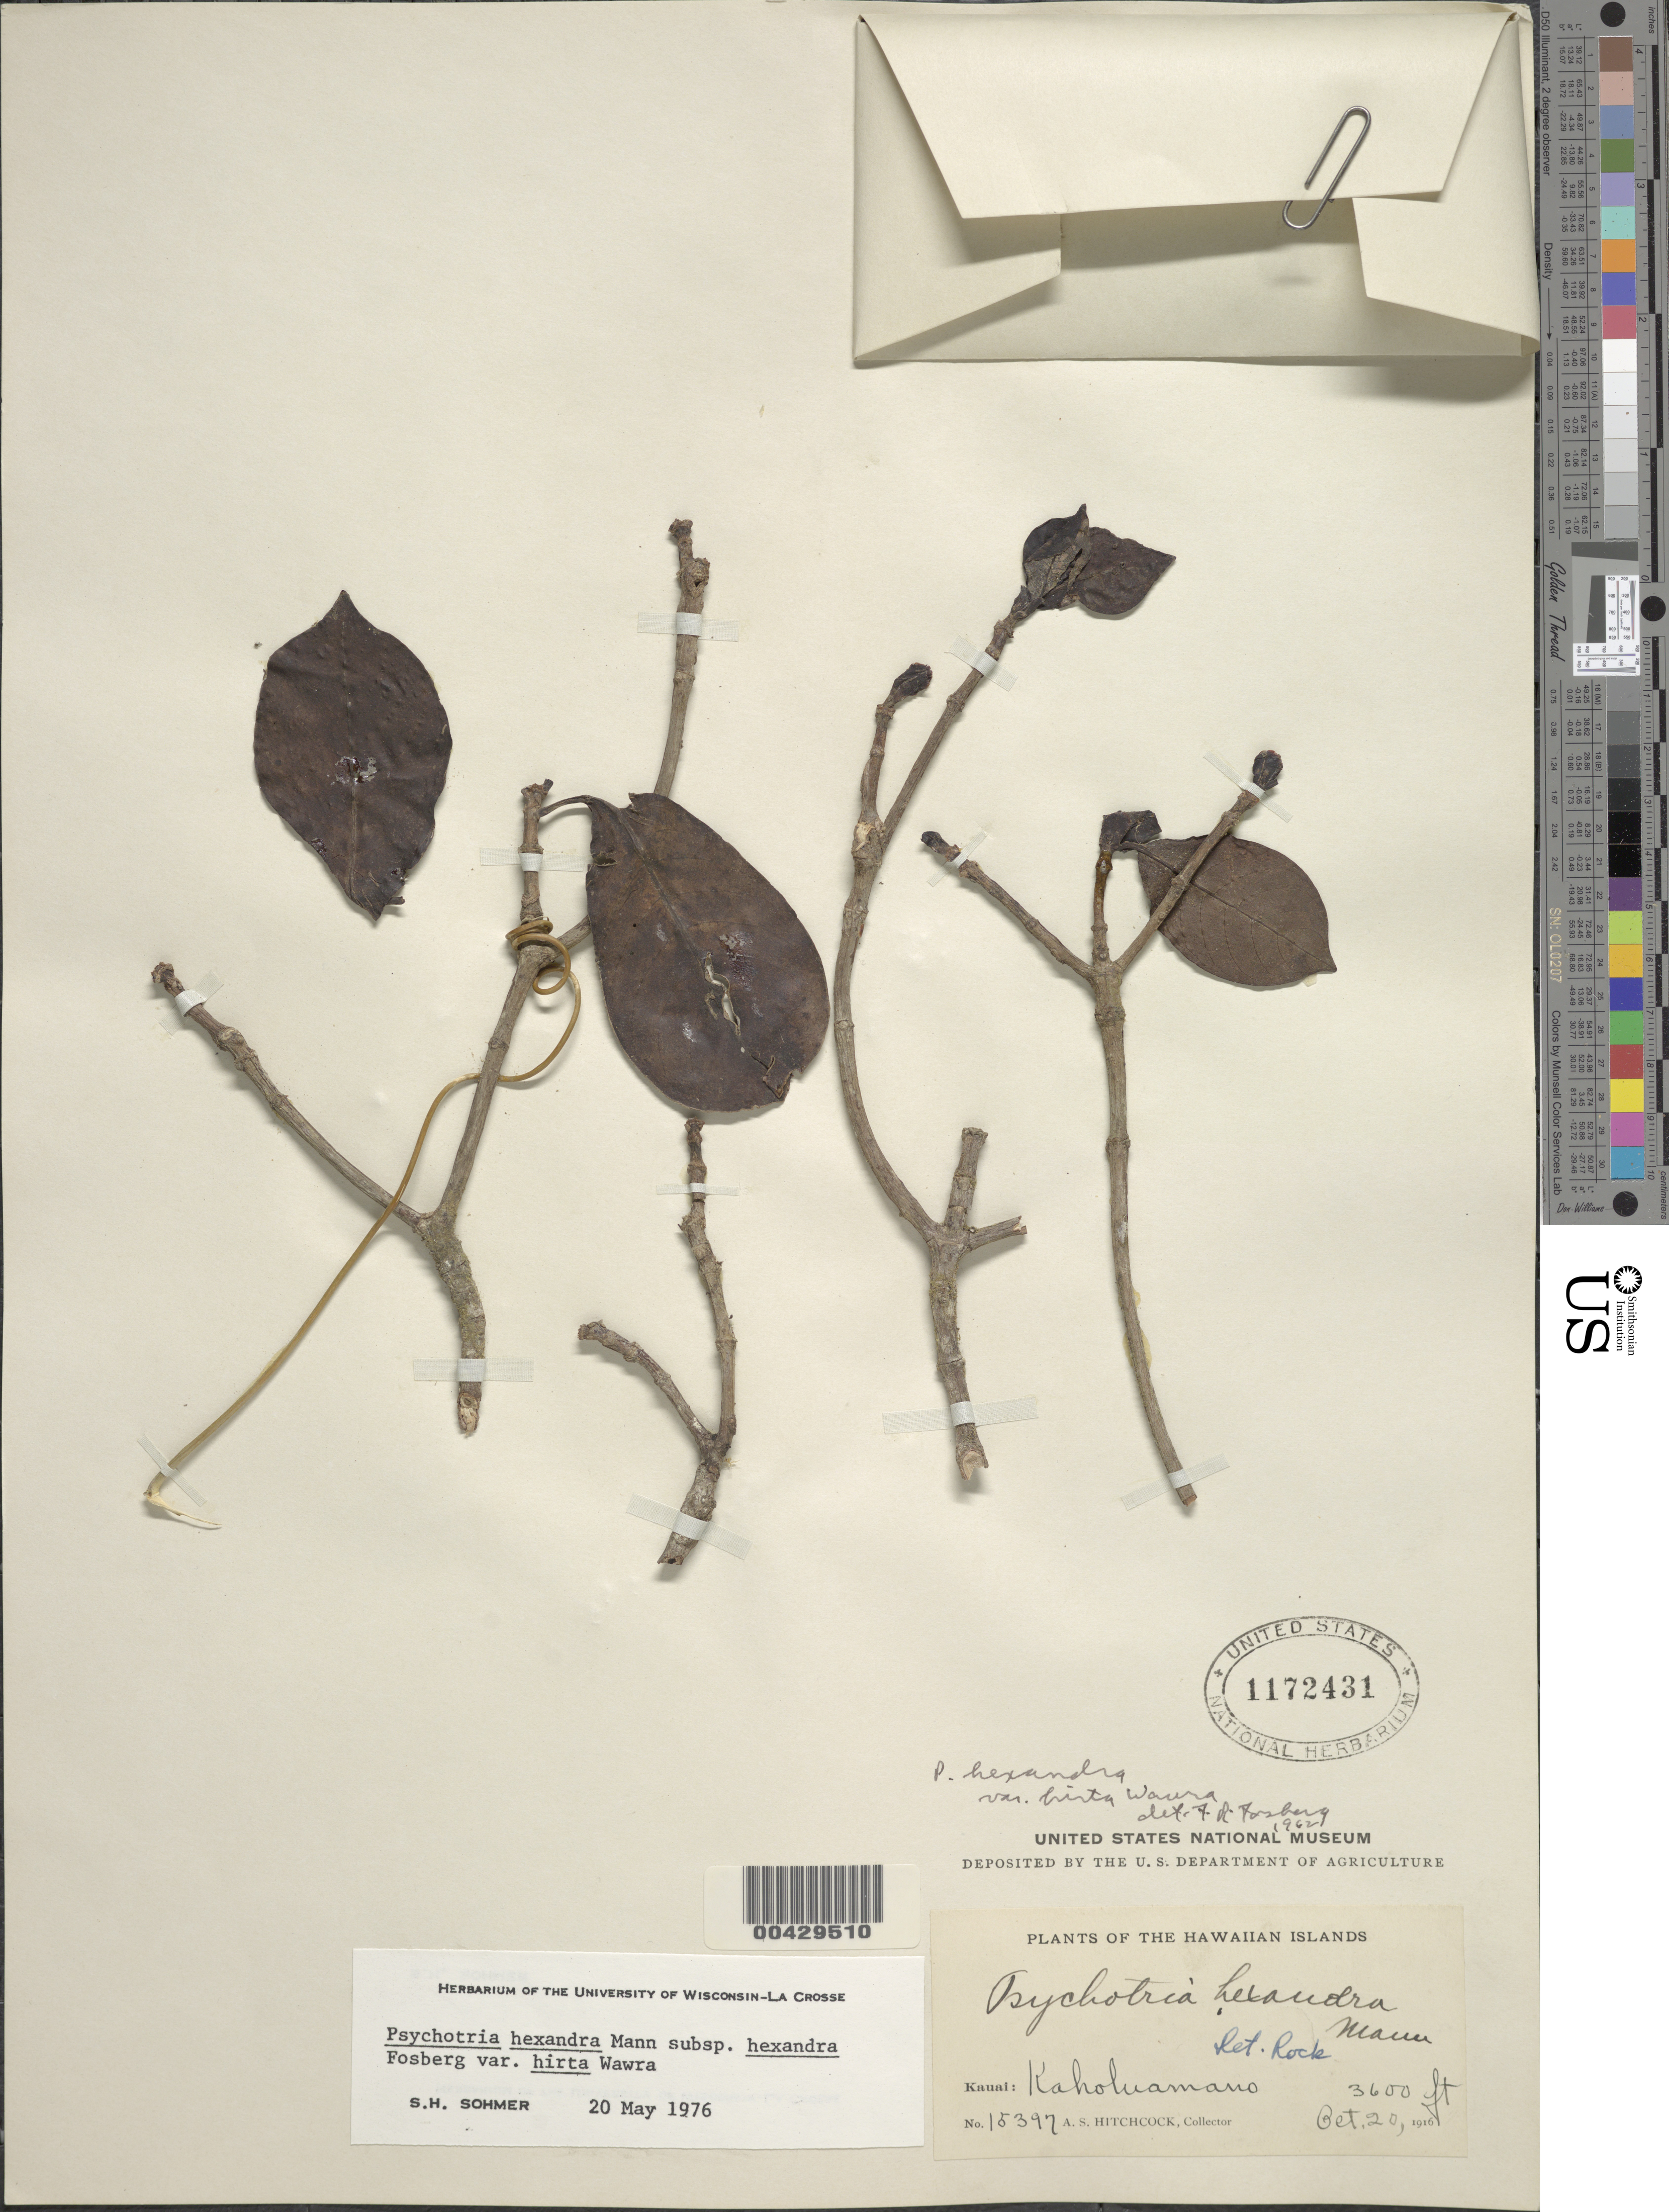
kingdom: Plantae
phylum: Tracheophyta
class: Magnoliopsida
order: Gentianales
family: Rubiaceae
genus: Psychotria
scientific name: Psychotria hexandra var. hexandra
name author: H. Mann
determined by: Wagner, W. L., (BOT), Smithsonian Institution - National Museum of Natural History (UNITED STATES)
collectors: A. S. Hitchcock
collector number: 15397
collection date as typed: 20 Oct 1916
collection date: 1916-10-20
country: United States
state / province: Hawaii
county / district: Kauai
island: Kaua'i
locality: Kaholuamano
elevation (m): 1097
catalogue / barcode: US 1172431